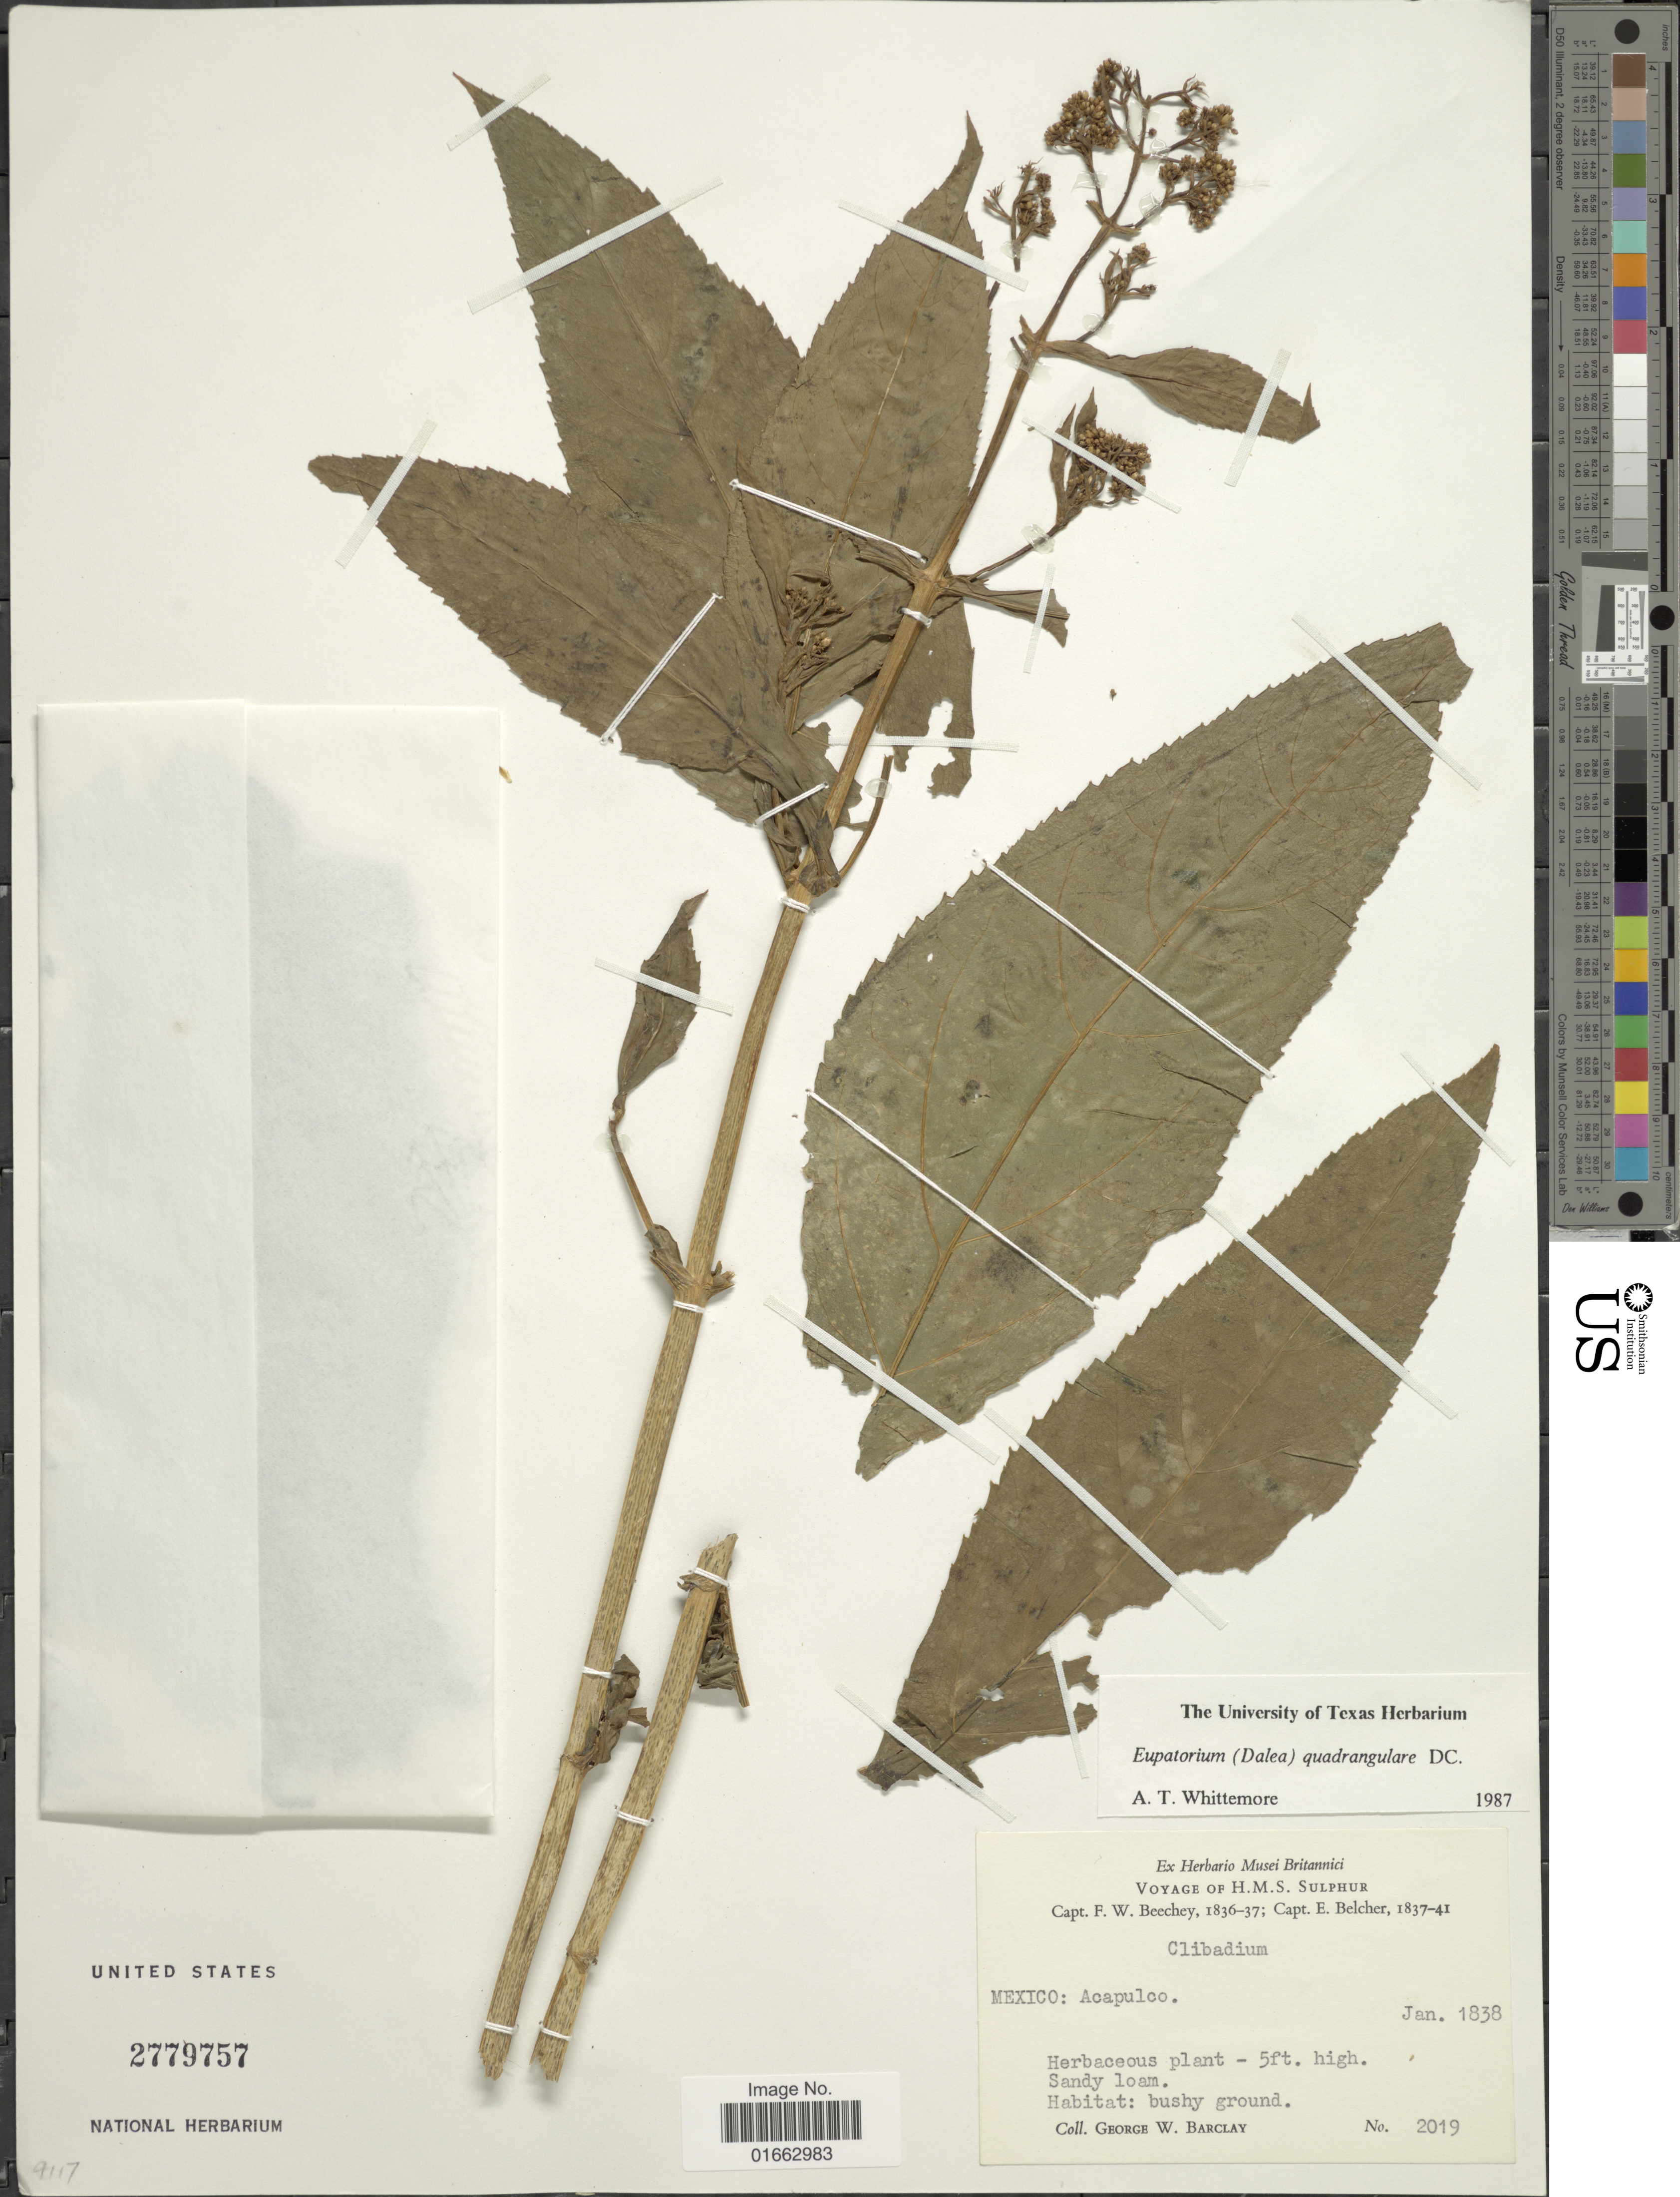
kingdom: Plantae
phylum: Tracheophyta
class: Magnoliopsida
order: Asterales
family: Asteraceae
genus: Critonia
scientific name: Critonia quadrangularis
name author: (DC.) R.M. King & H. Rob.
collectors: G. W. Barclay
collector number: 2019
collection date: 1838-01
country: Mexico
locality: Acapulco, Sandy loam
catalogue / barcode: US 2779757